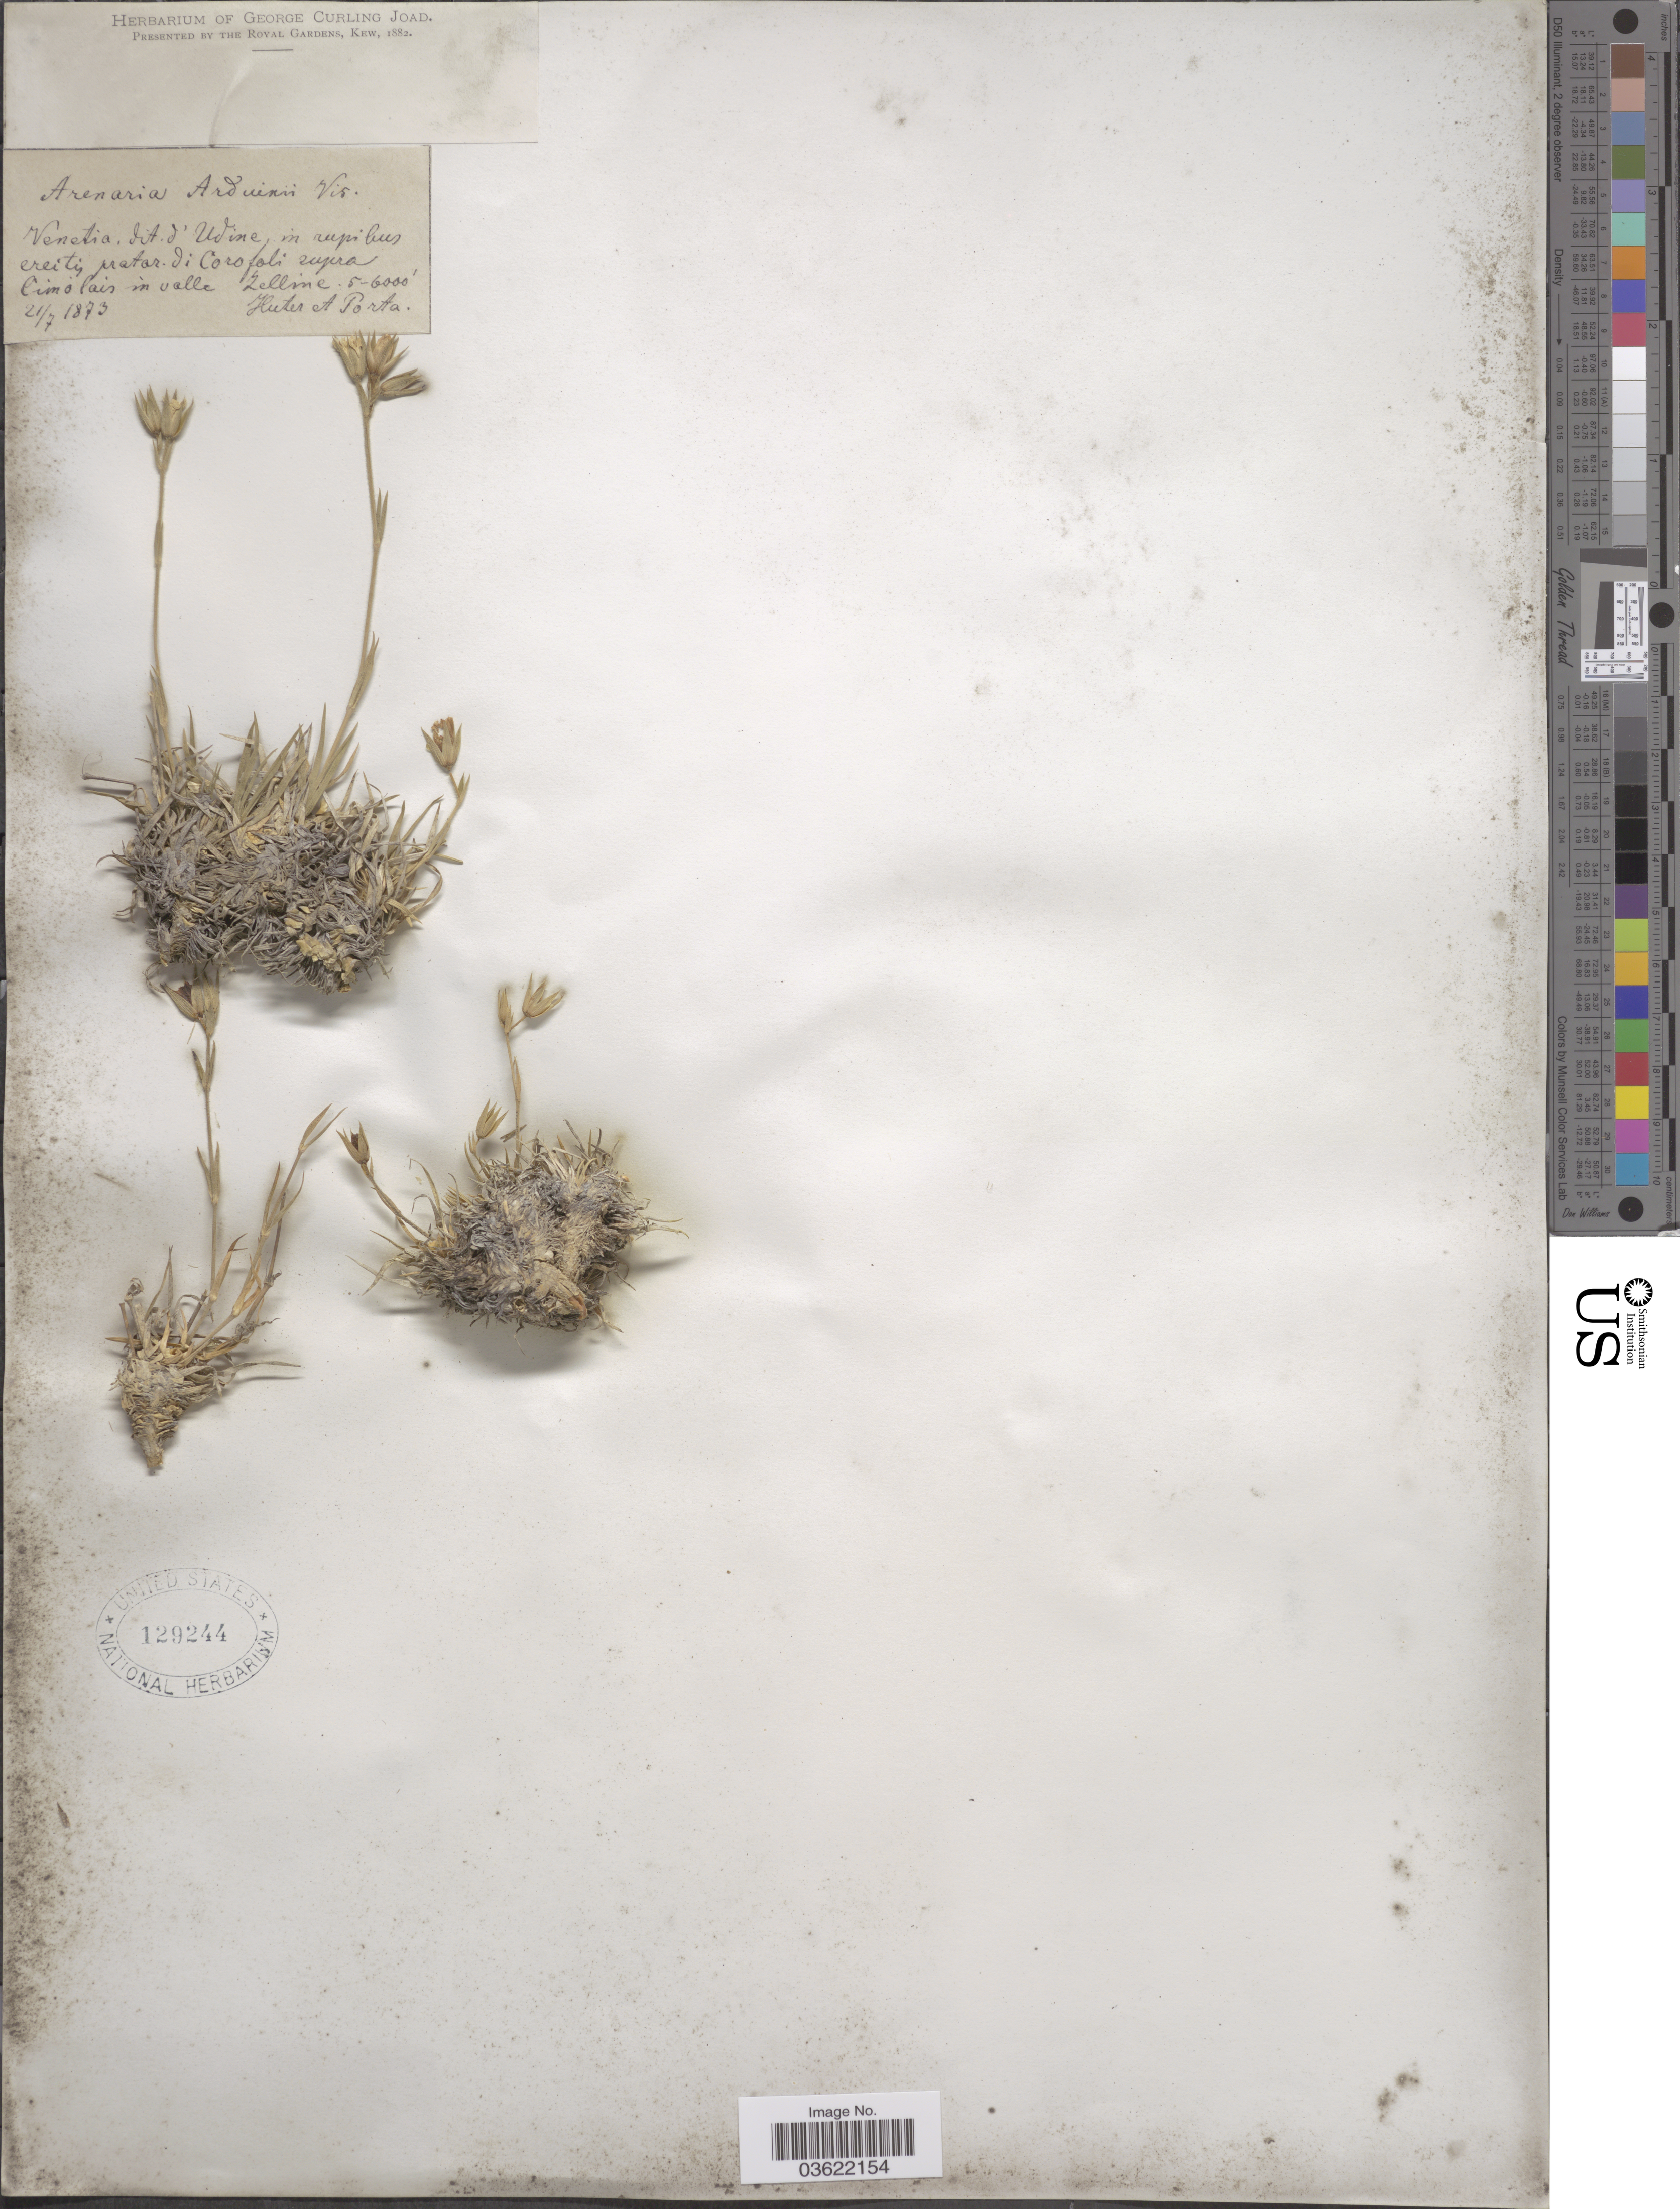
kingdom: Plantae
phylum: Tracheophyta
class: Magnoliopsida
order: Caryophyllales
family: Caryophyllaceae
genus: Arenaria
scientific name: Arenaria arduinii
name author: Vis.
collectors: -. Huter & -- Porta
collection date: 1873-07-24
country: Italy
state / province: Friuli-Venezia Giulia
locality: Venetia. dit. d'Udine, in rupibus creitis pratar. di Corofoli supra Cimolais in valle Zelline. [interpreted]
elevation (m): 1524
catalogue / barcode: US 129244